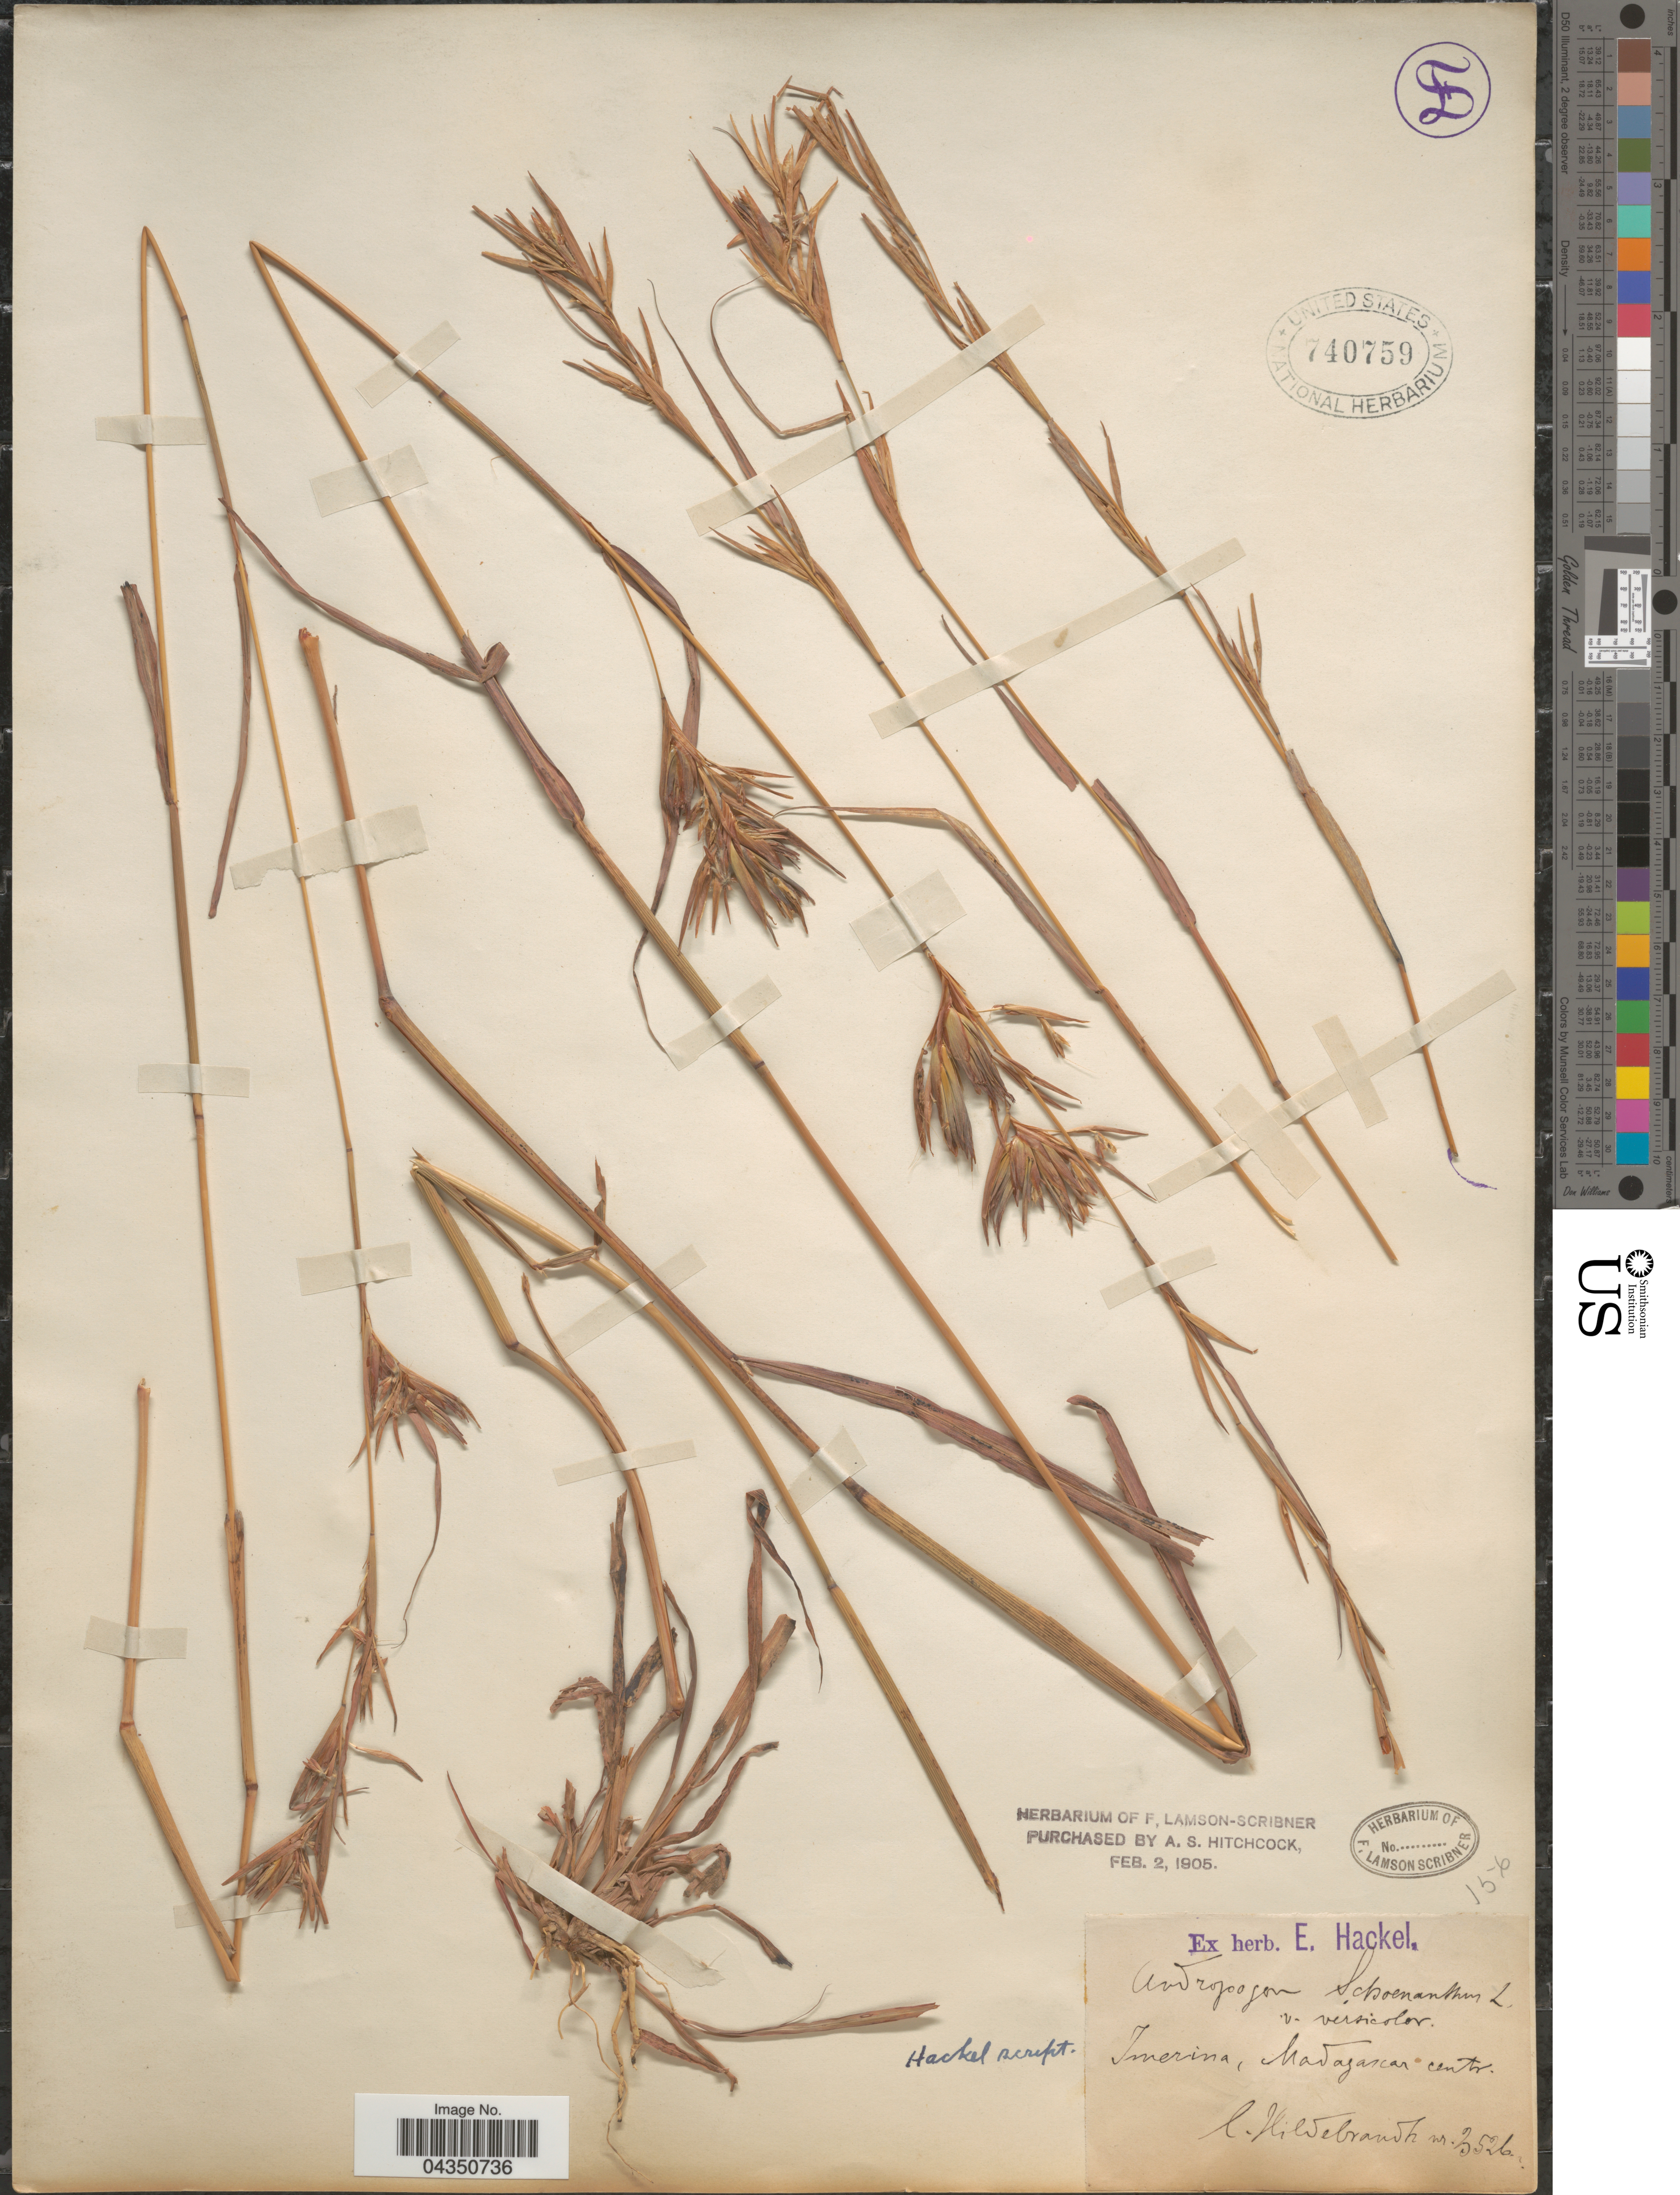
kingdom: Plantae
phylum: Tracheophyta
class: Liliopsida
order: Poales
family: Poaceae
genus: Cymbopogon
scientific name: Cymbopogon sp.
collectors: J. Hildebrandt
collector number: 3526*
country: Madagascar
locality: Imerina, Madagascar centr.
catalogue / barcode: US 740759